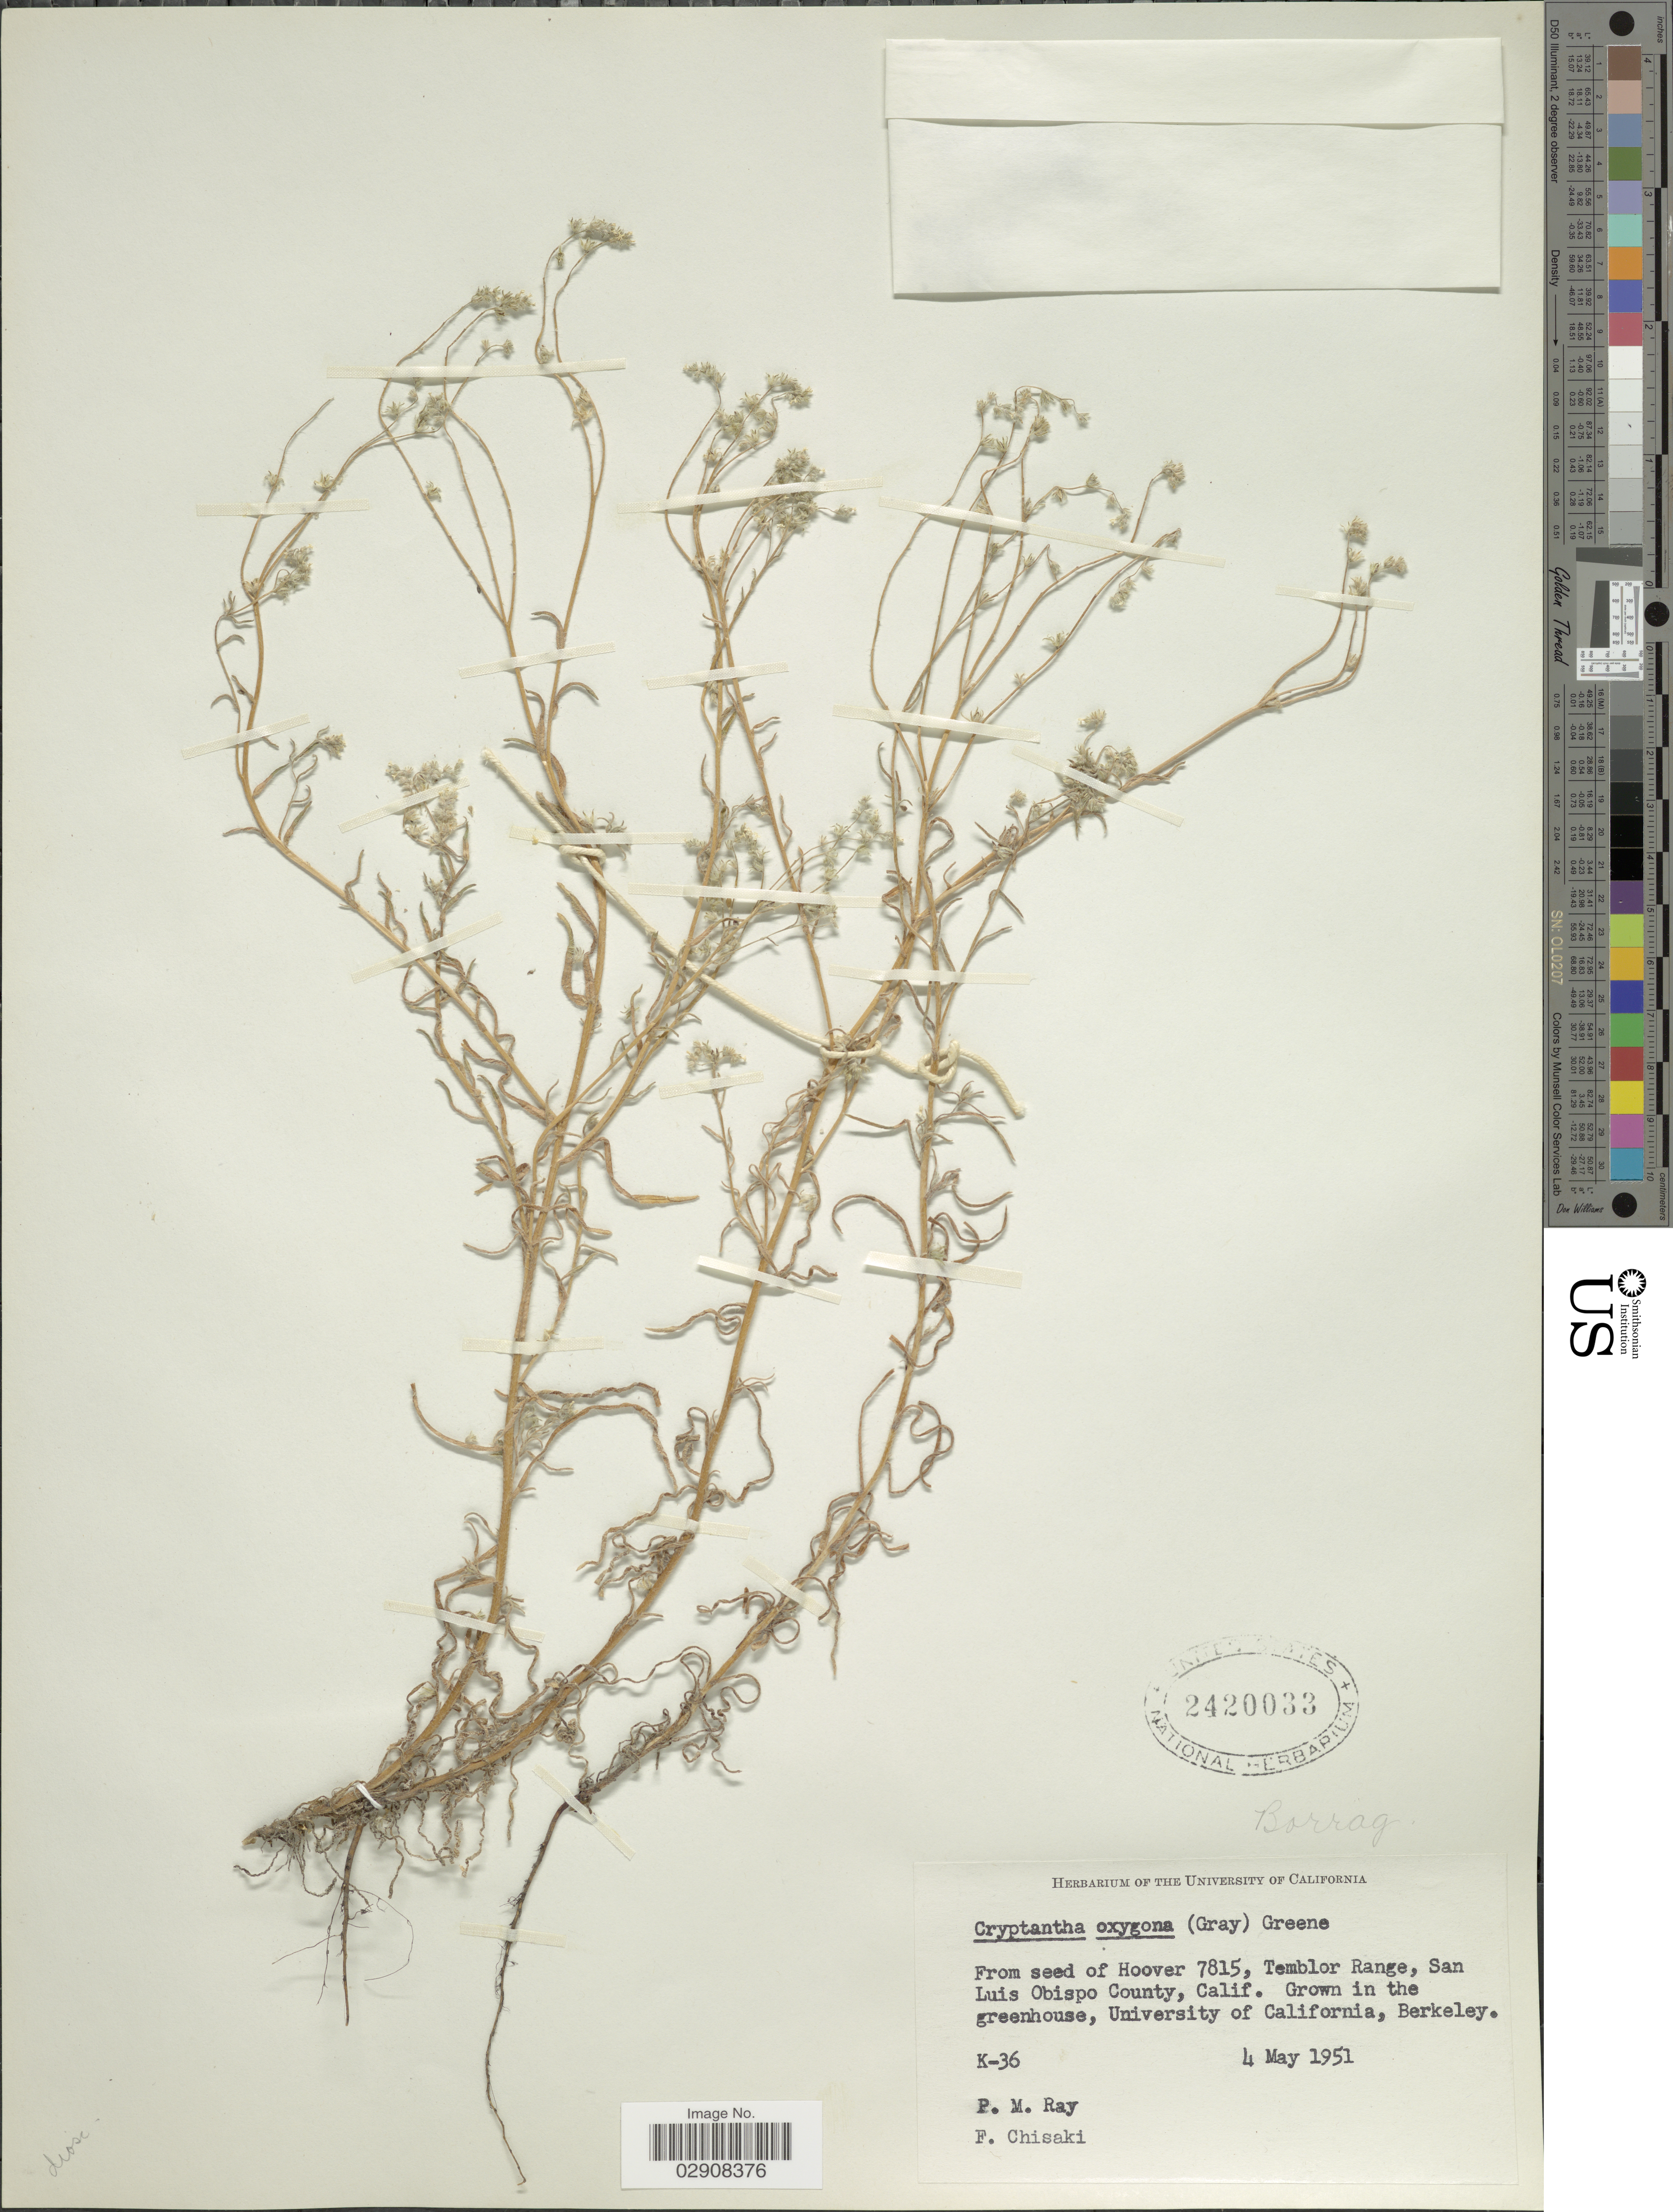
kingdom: Plantae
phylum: Tracheophyta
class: Magnoliopsida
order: Boraginales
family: Boraginaceae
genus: Cryptantha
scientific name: Cryptantha oxygona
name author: (A. Gray) S.W. Greene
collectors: P. Ray & F. Chisaki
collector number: K-36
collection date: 1951-05-04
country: United States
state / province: California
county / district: Alameda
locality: Grown in greenhouse, University of California, Berkeley.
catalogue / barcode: US 2420033